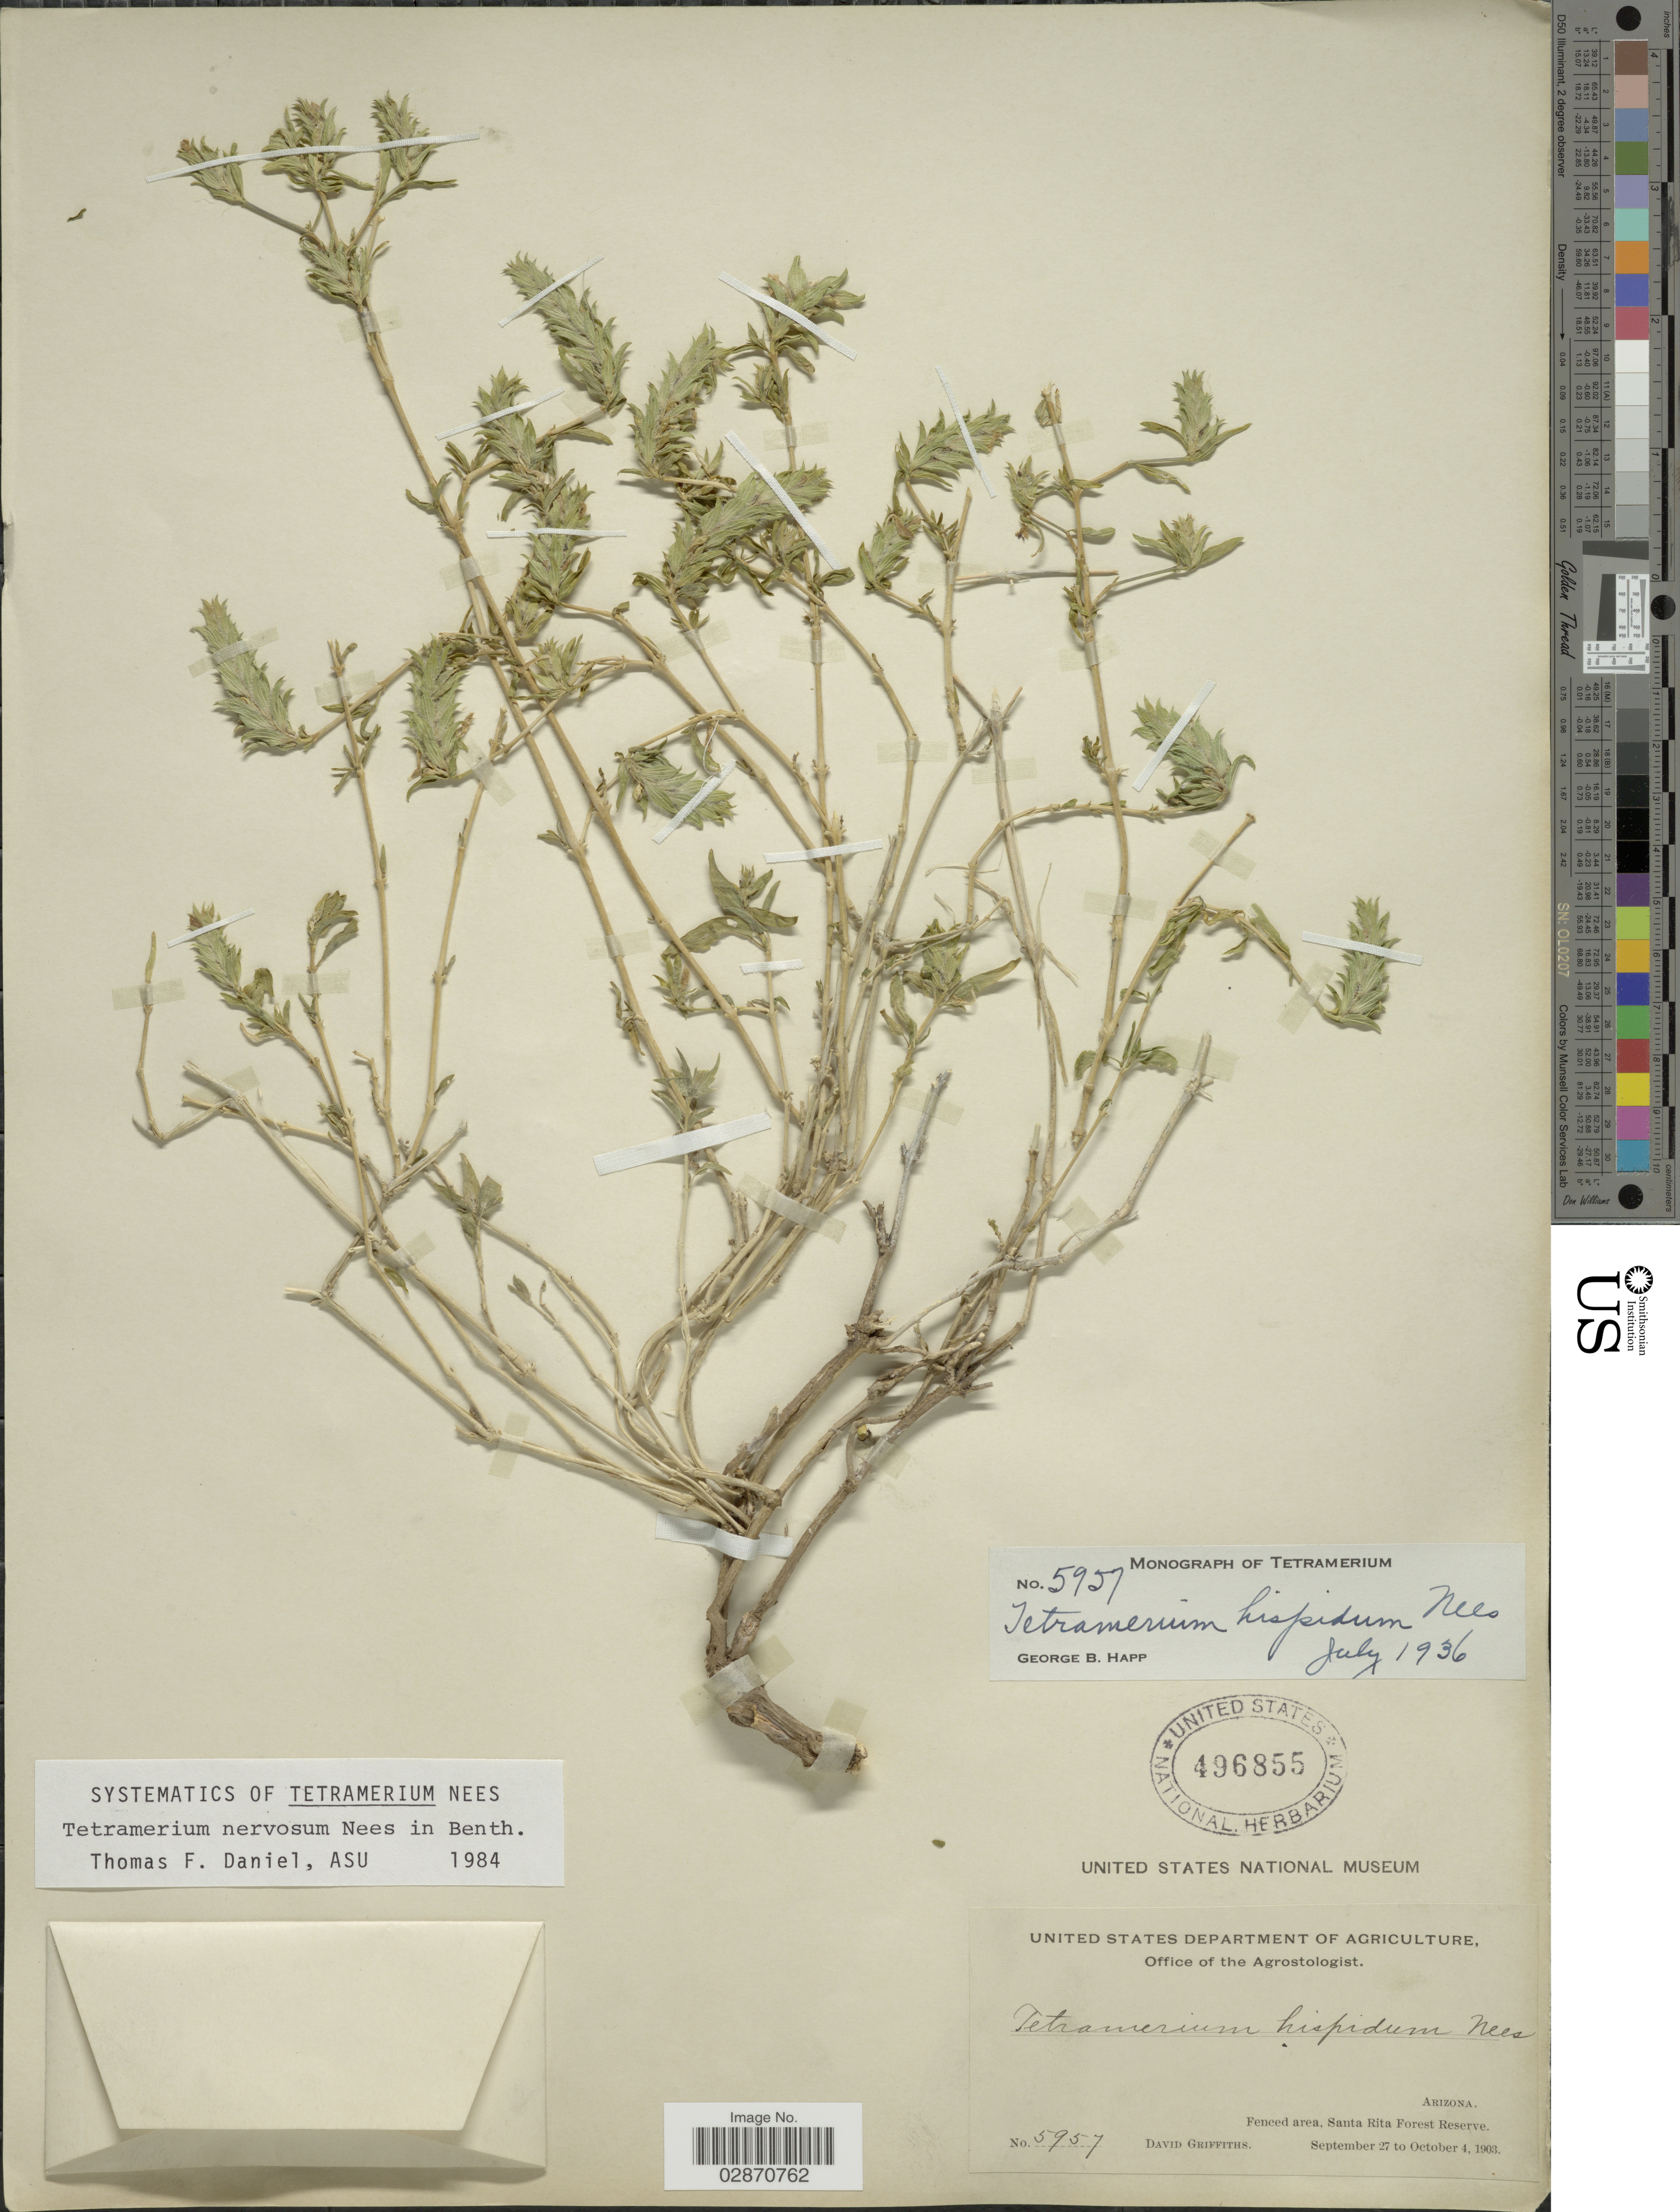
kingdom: Plantae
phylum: Tracheophyta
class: Magnoliopsida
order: Lamiales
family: Acanthaceae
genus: Tetramerium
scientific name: Tetramerium nervosum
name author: Nees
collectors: D. Griffiths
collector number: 5957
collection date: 1903-09-27/1903-10-04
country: United States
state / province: Arizona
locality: Santa Rita Forest Reserve.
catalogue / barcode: US 496855